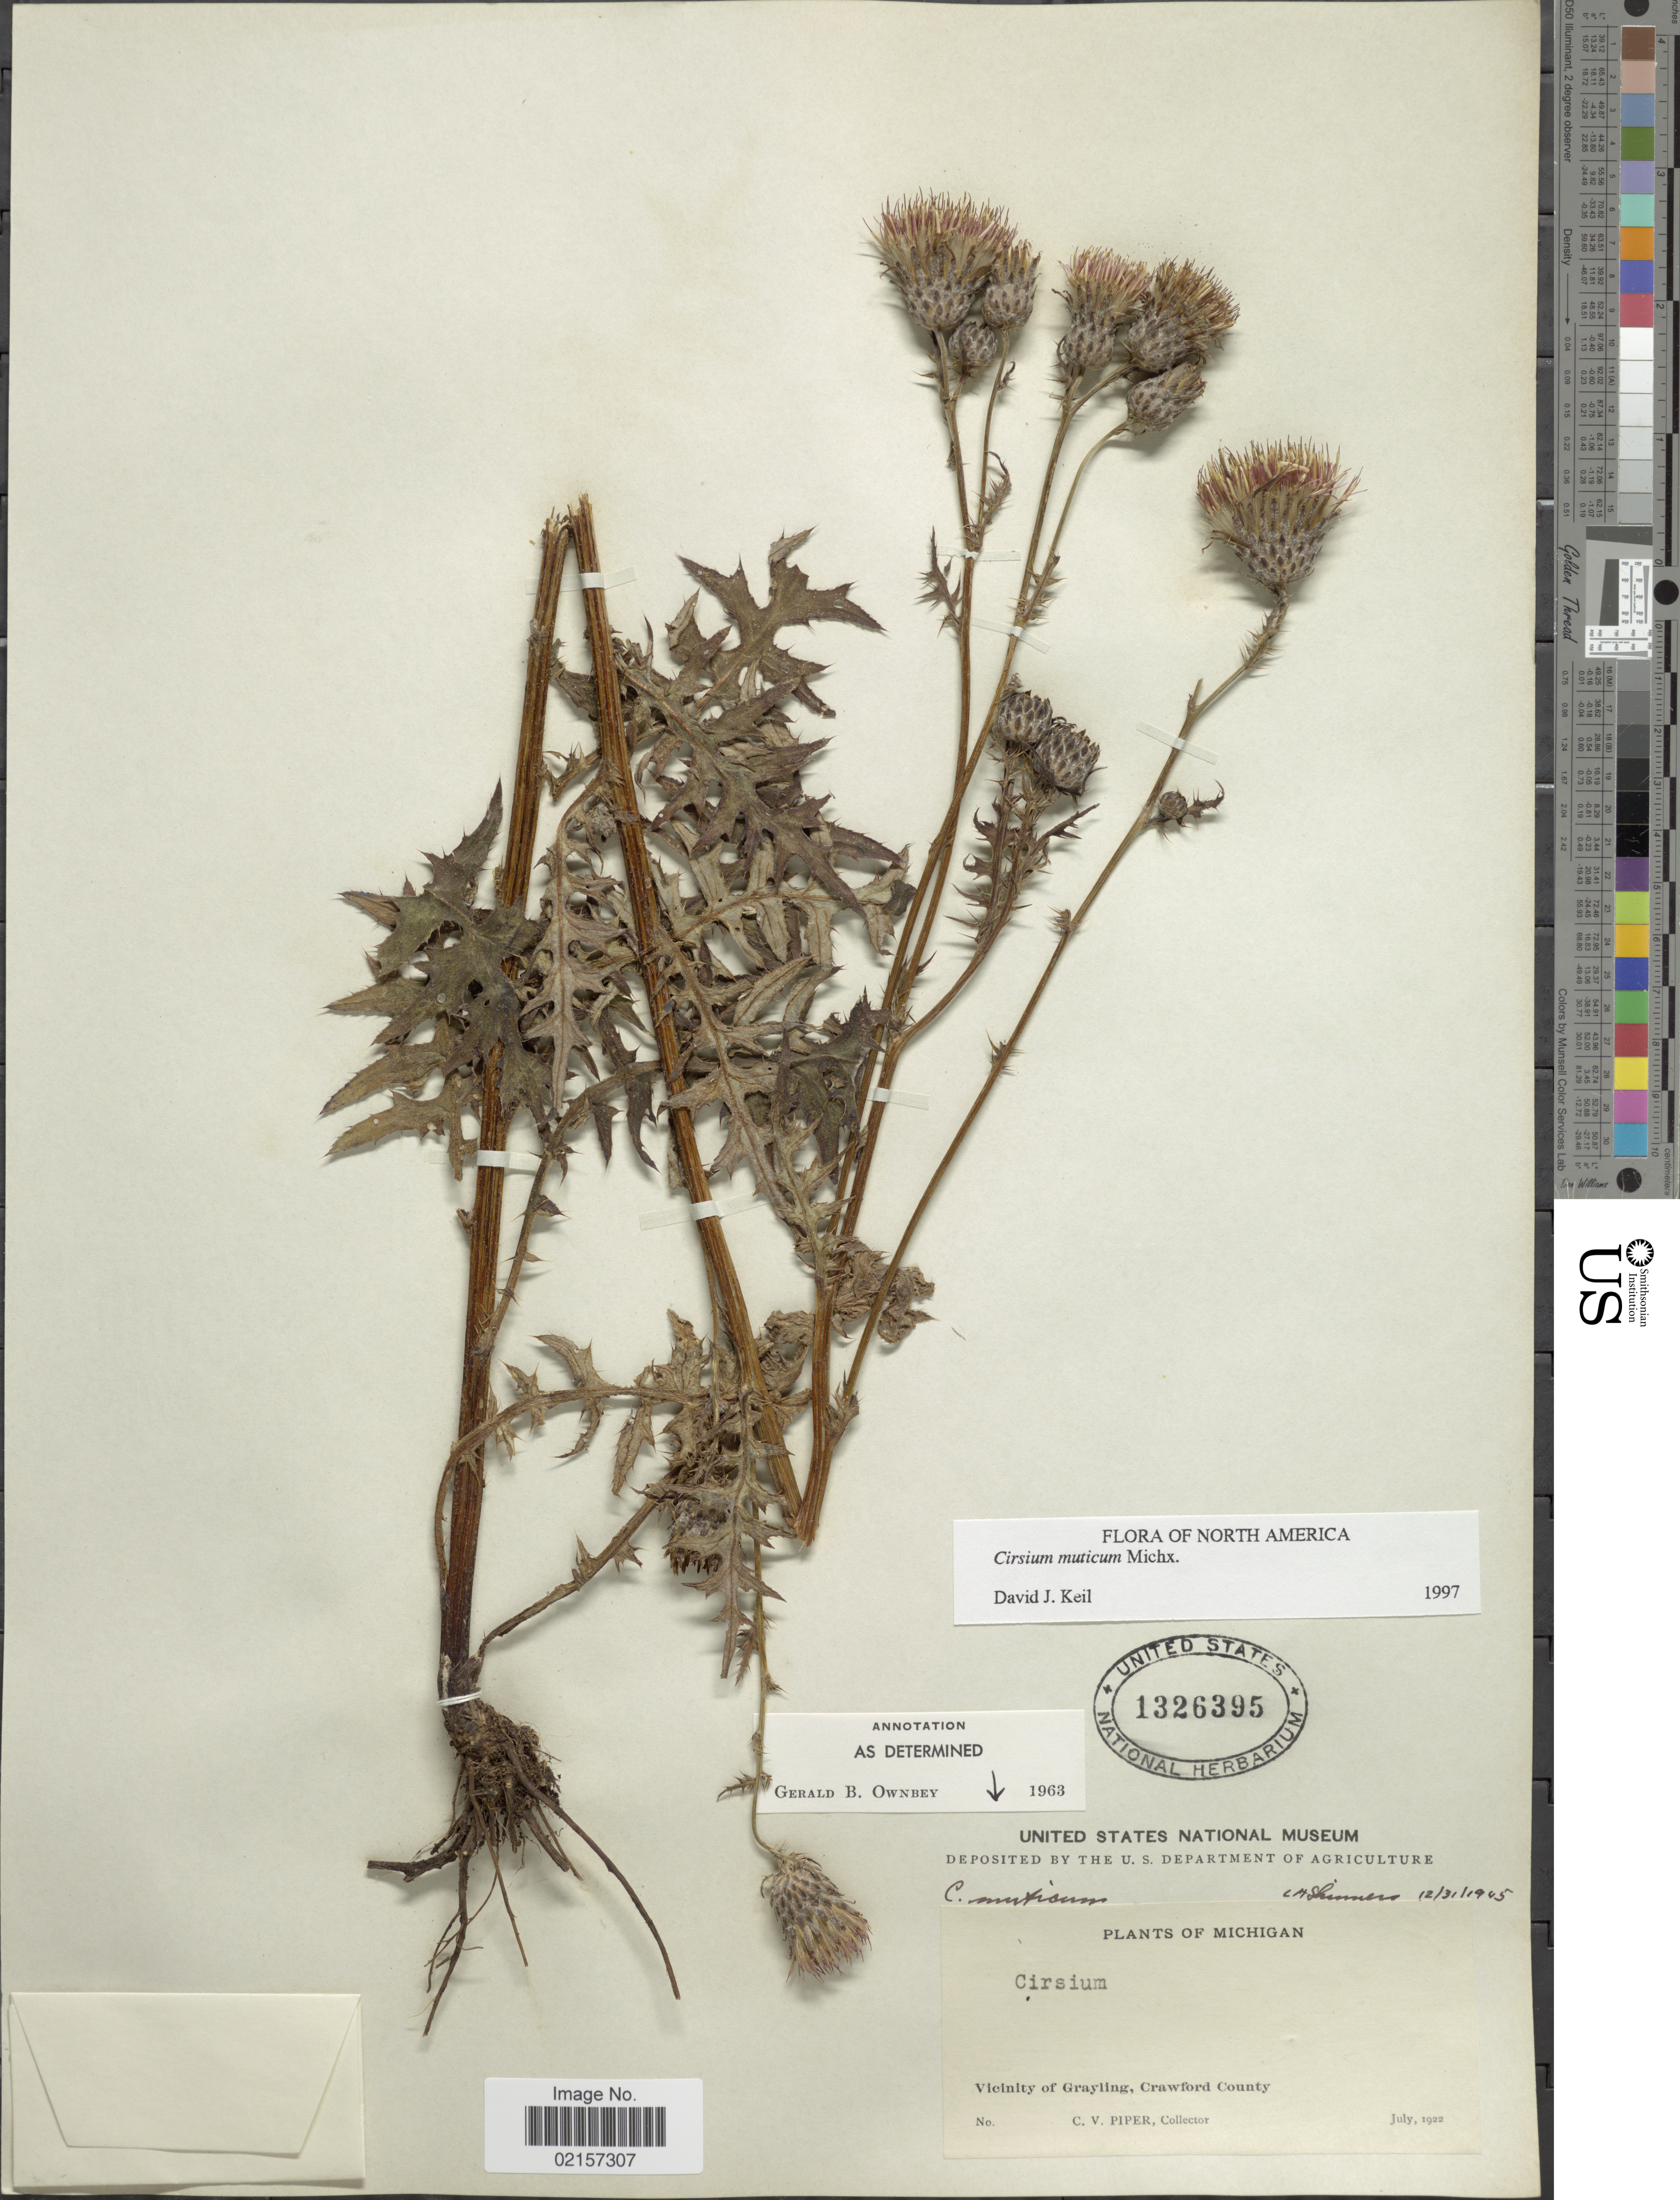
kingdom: Plantae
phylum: Tracheophyta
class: Magnoliopsida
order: Asterales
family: Asteraceae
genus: Cirsium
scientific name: Cirsium muticum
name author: Michx.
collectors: C. V. Piper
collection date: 1922-07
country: United States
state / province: Michigan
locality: Vicinity of Grayling, Crawford County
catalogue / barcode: US 1326395